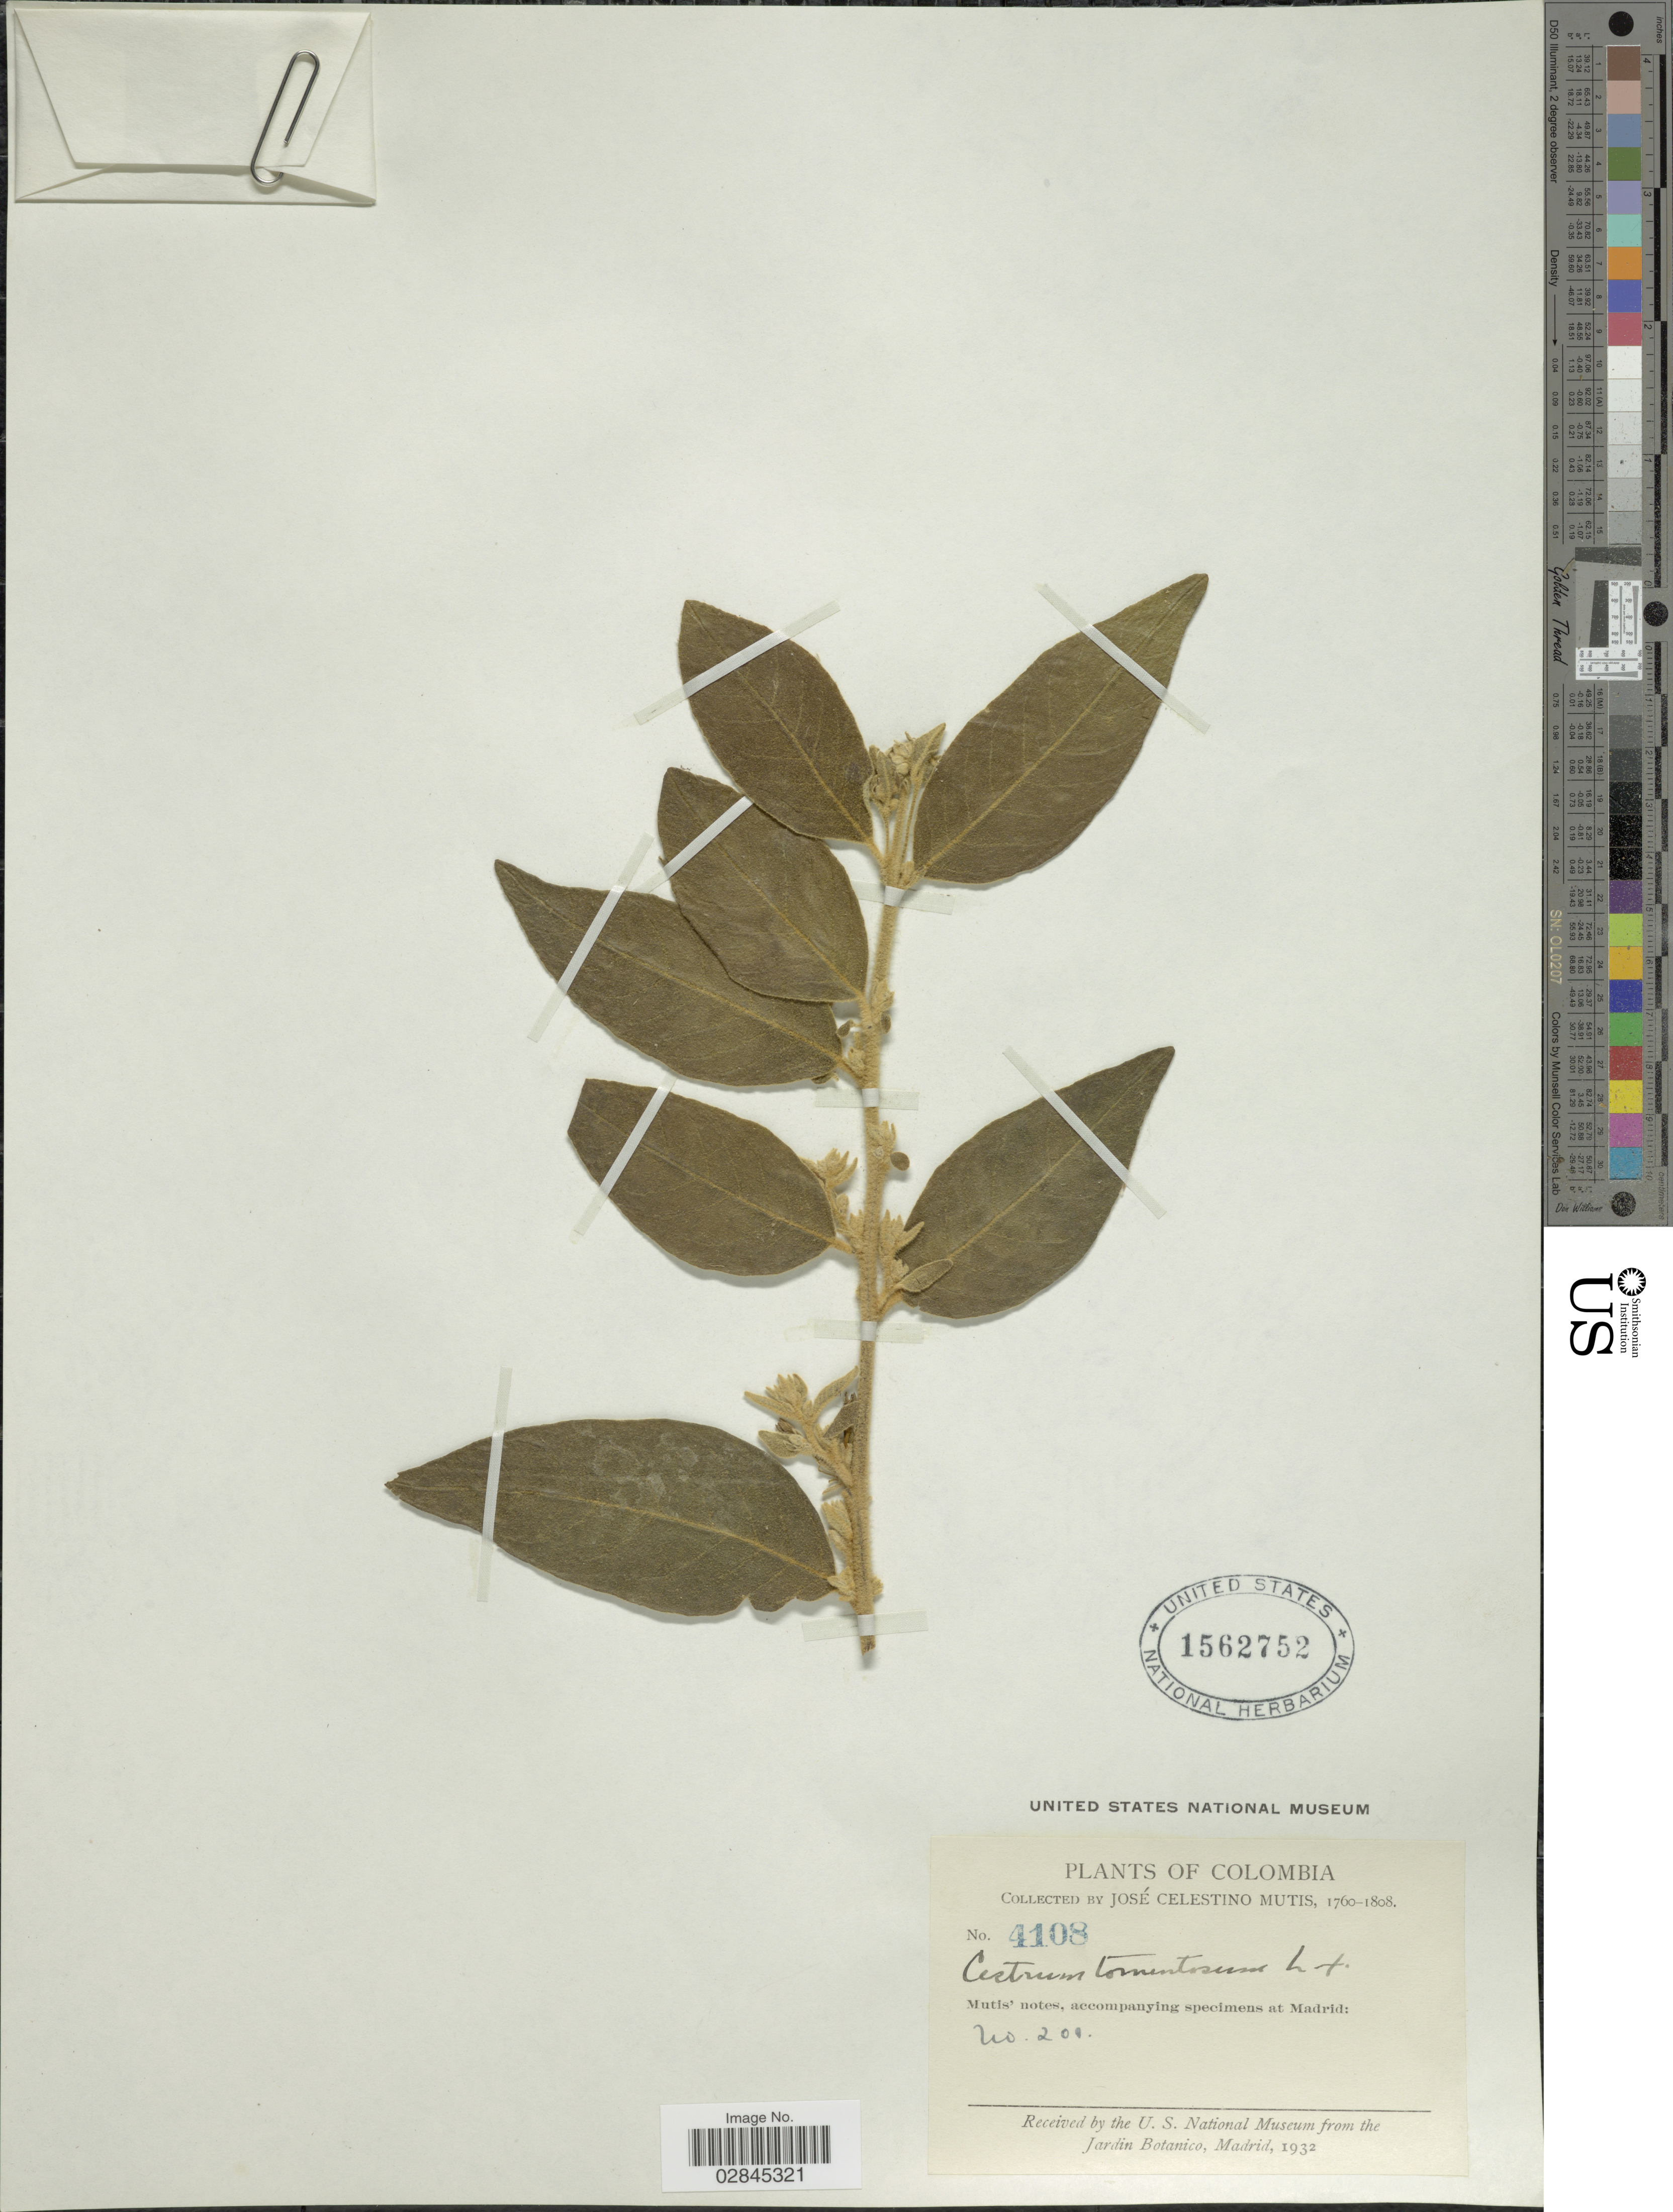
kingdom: Plantae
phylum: Tracheophyta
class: Magnoliopsida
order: Solanales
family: Solanaceae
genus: Cestrum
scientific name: Cestrum tomentosum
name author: L. f.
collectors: J. C. B. Mutis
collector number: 4108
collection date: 1760/1808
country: Colombia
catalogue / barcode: US 1562752